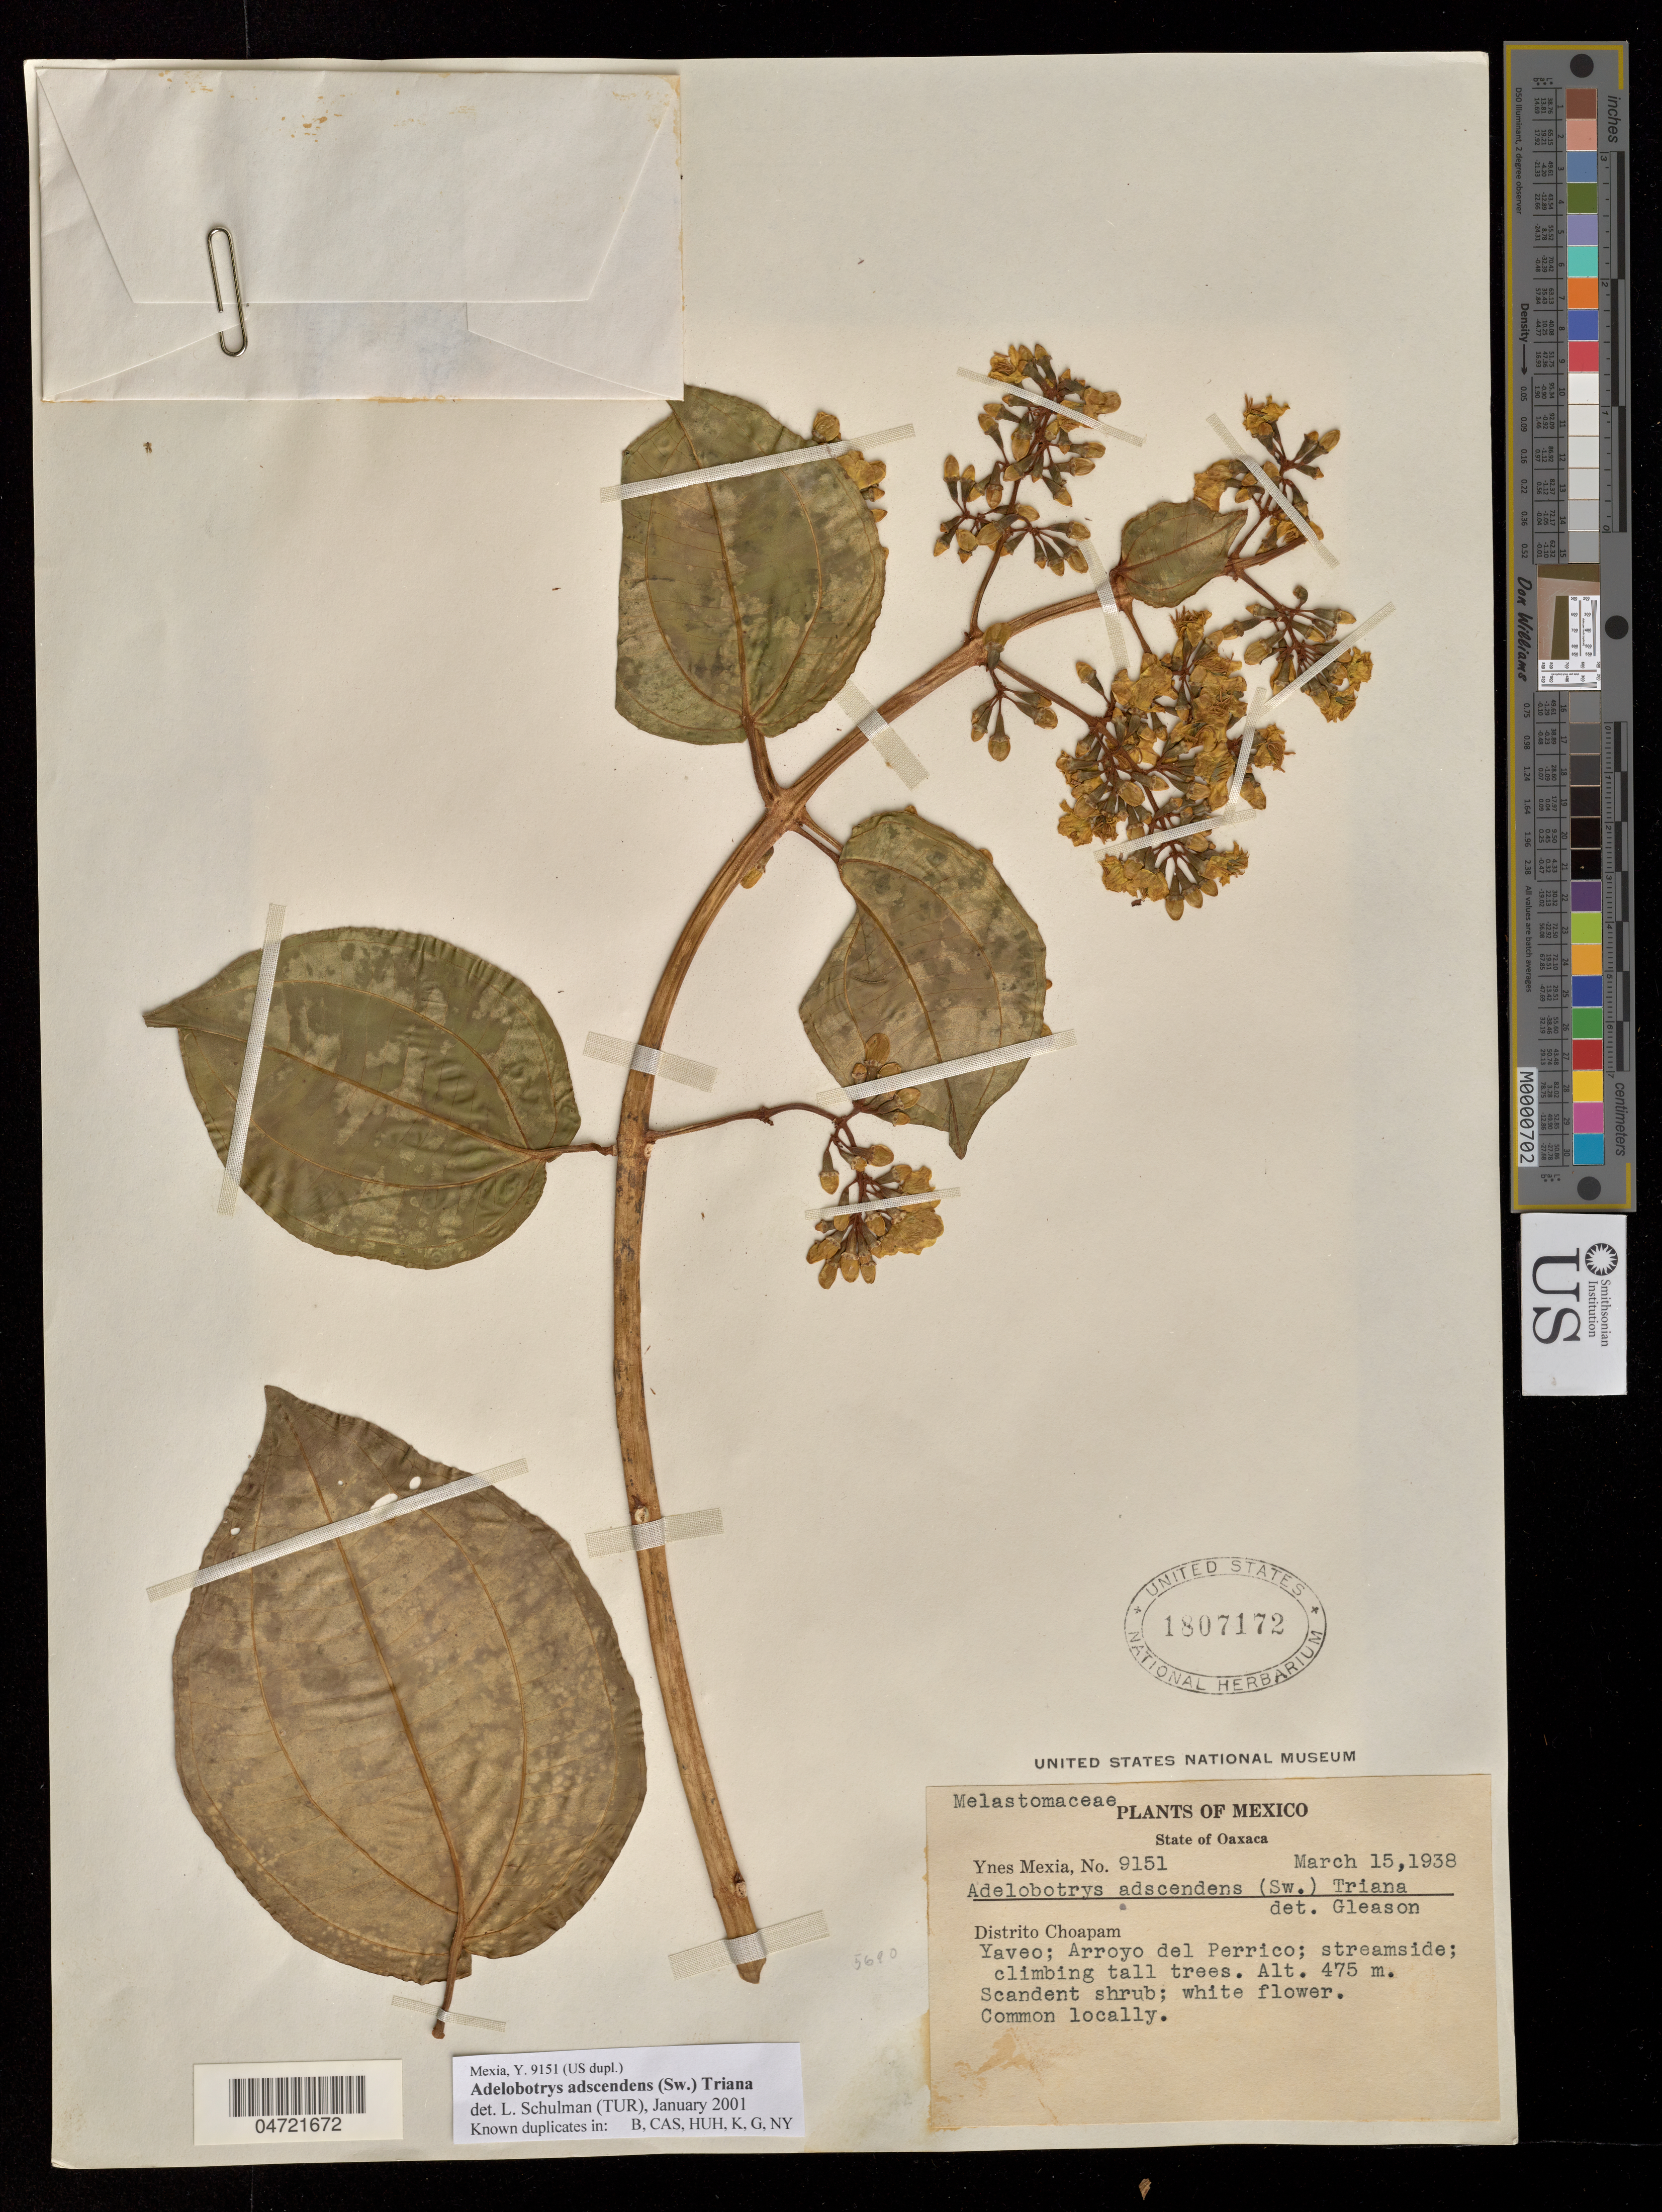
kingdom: Plantae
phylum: Tracheophyta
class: Magnoliopsida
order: Myrtales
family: Melastomataceae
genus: Adelobotrys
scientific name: Adelobotrys adscendens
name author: (Sw.) Triana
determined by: Schulman, Leif, (TUR), University of Turku (FINLAND)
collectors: Y. Mexia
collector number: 9151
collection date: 1938-03-15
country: Mexico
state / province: Oaxaca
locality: Distrito Choapam, Yaveo; Arroyo del Perrico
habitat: Streamside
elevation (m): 475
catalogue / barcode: US 1807172